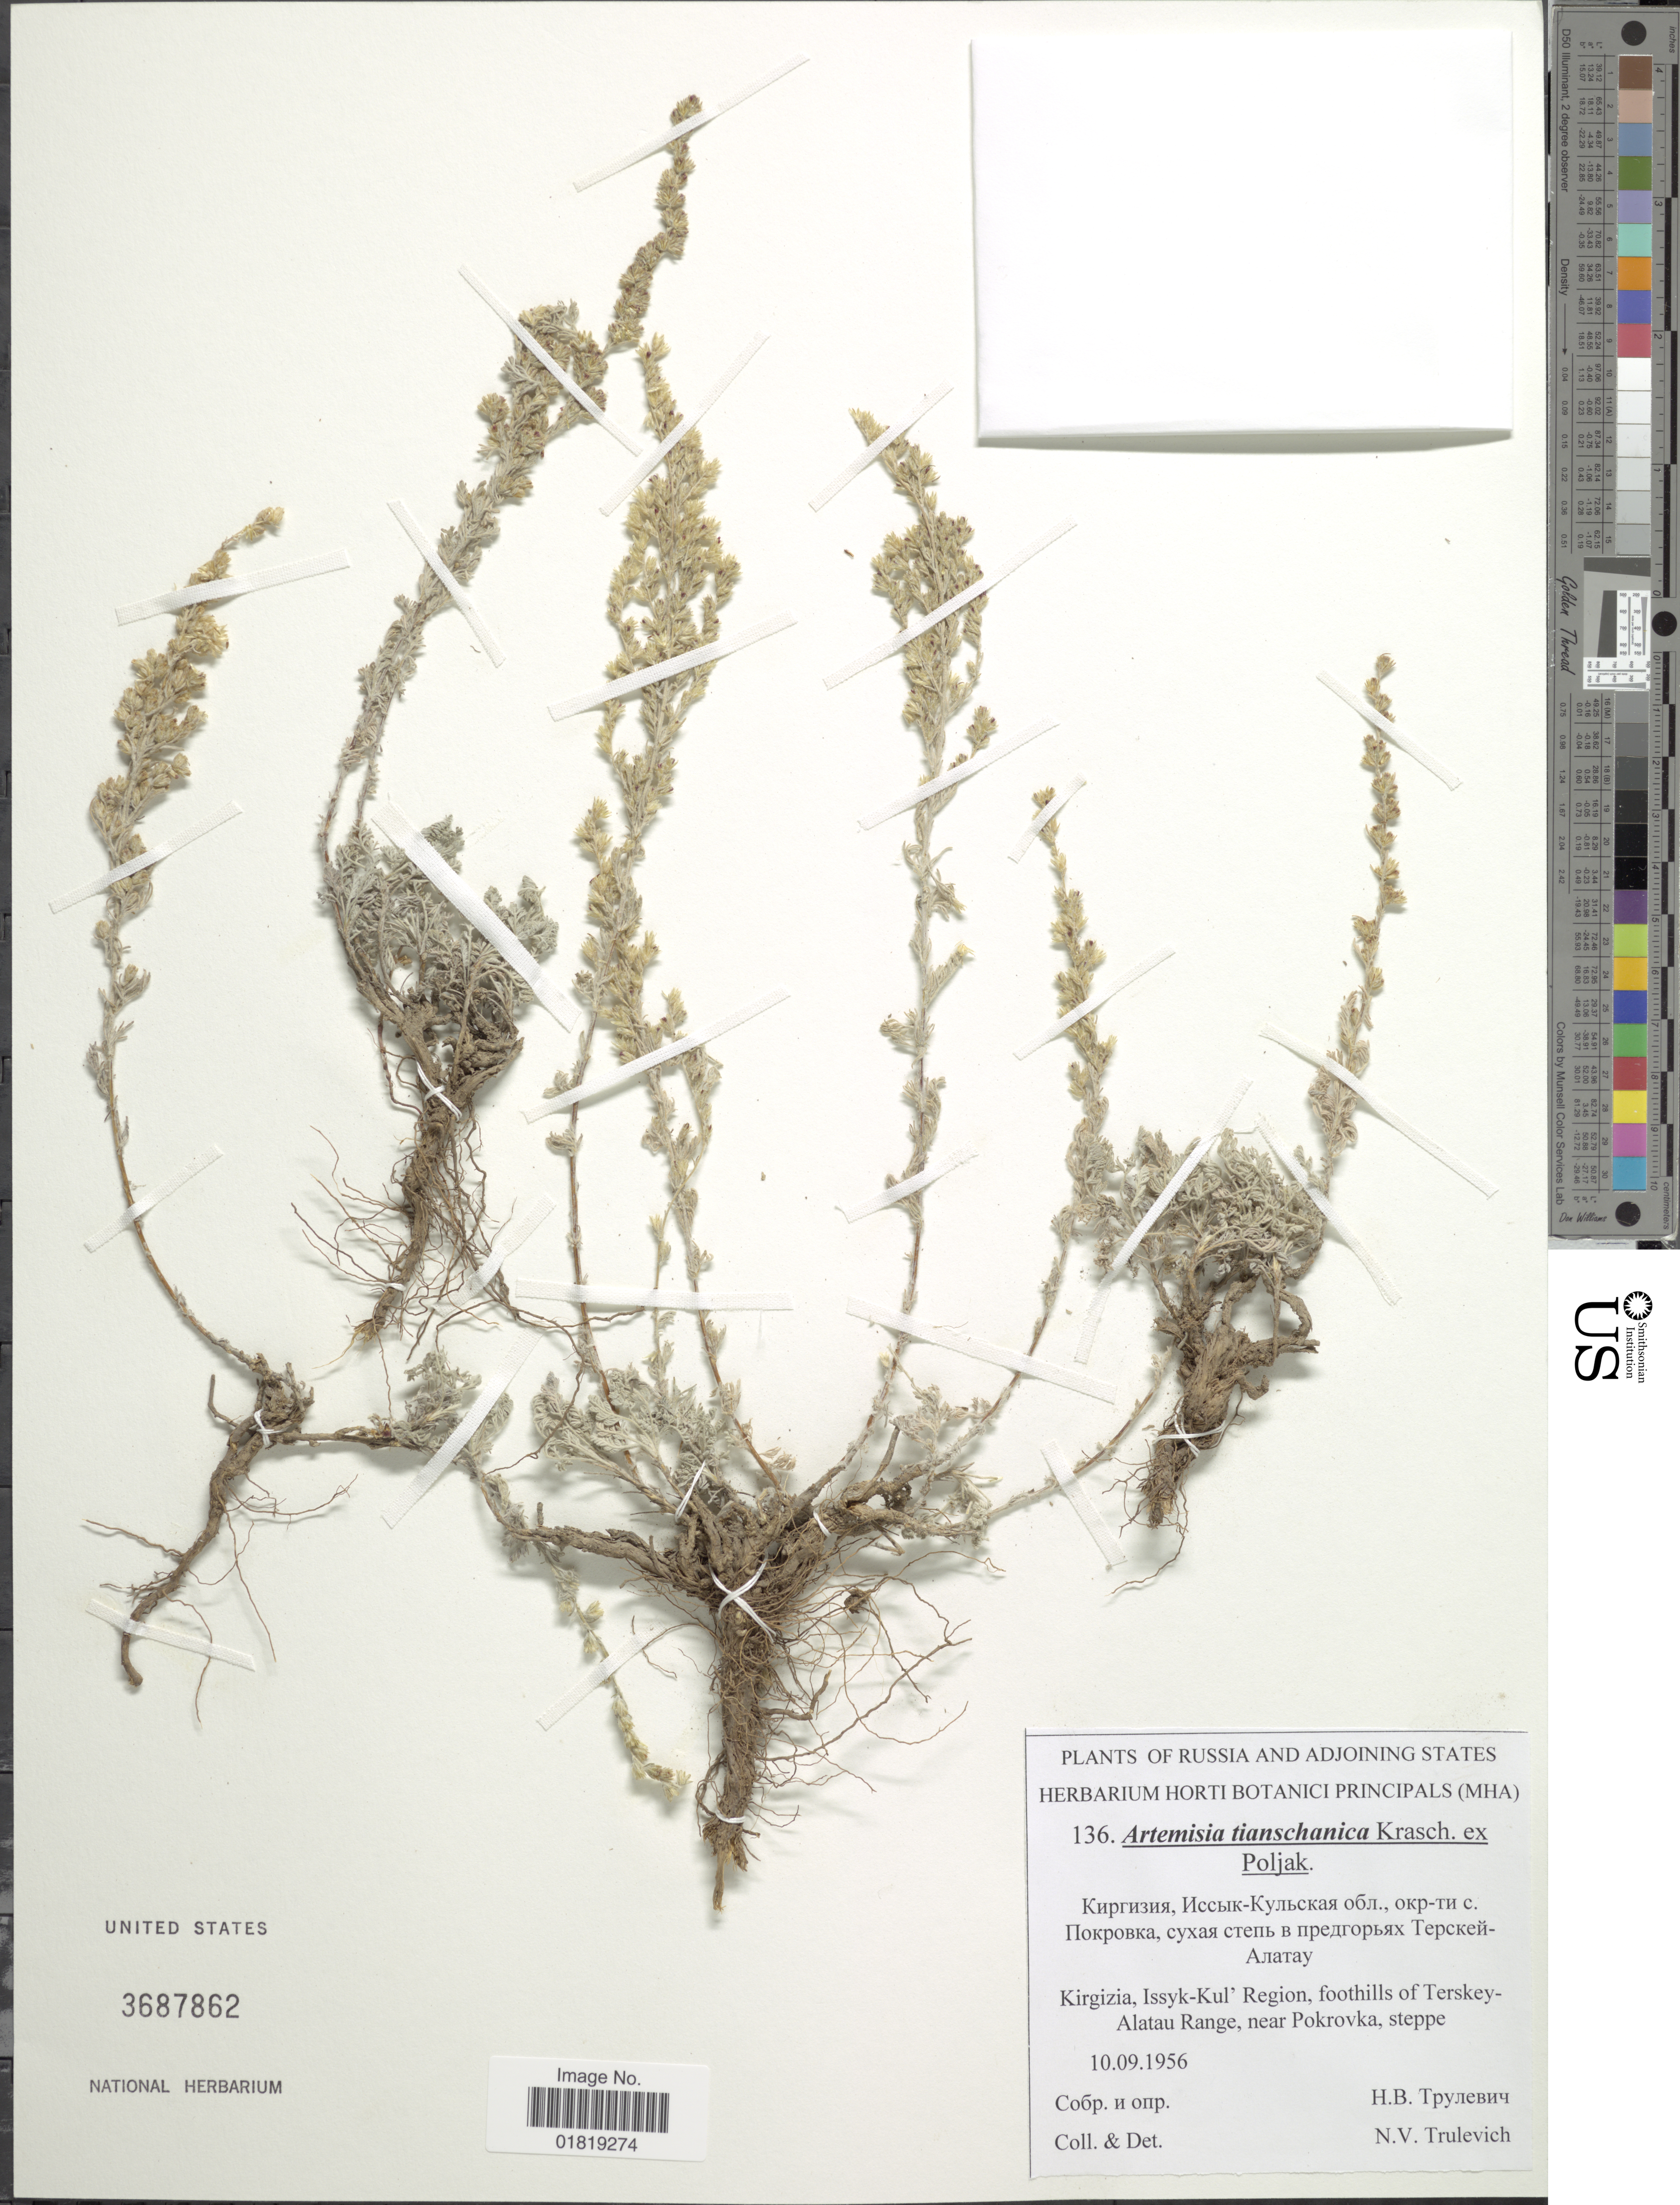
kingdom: Plantae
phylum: Tracheophyta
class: Magnoliopsida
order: Asterales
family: Asteraceae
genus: Artemisia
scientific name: Artemisia tianschanica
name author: Krasch. ex Poljakov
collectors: N. Trulevich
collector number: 136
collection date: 1956-09-10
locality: Kirgizia, Issyk-Kul'Region, foothills of Tersley-Alatau Range, near Pokrovka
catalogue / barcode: US 3687862